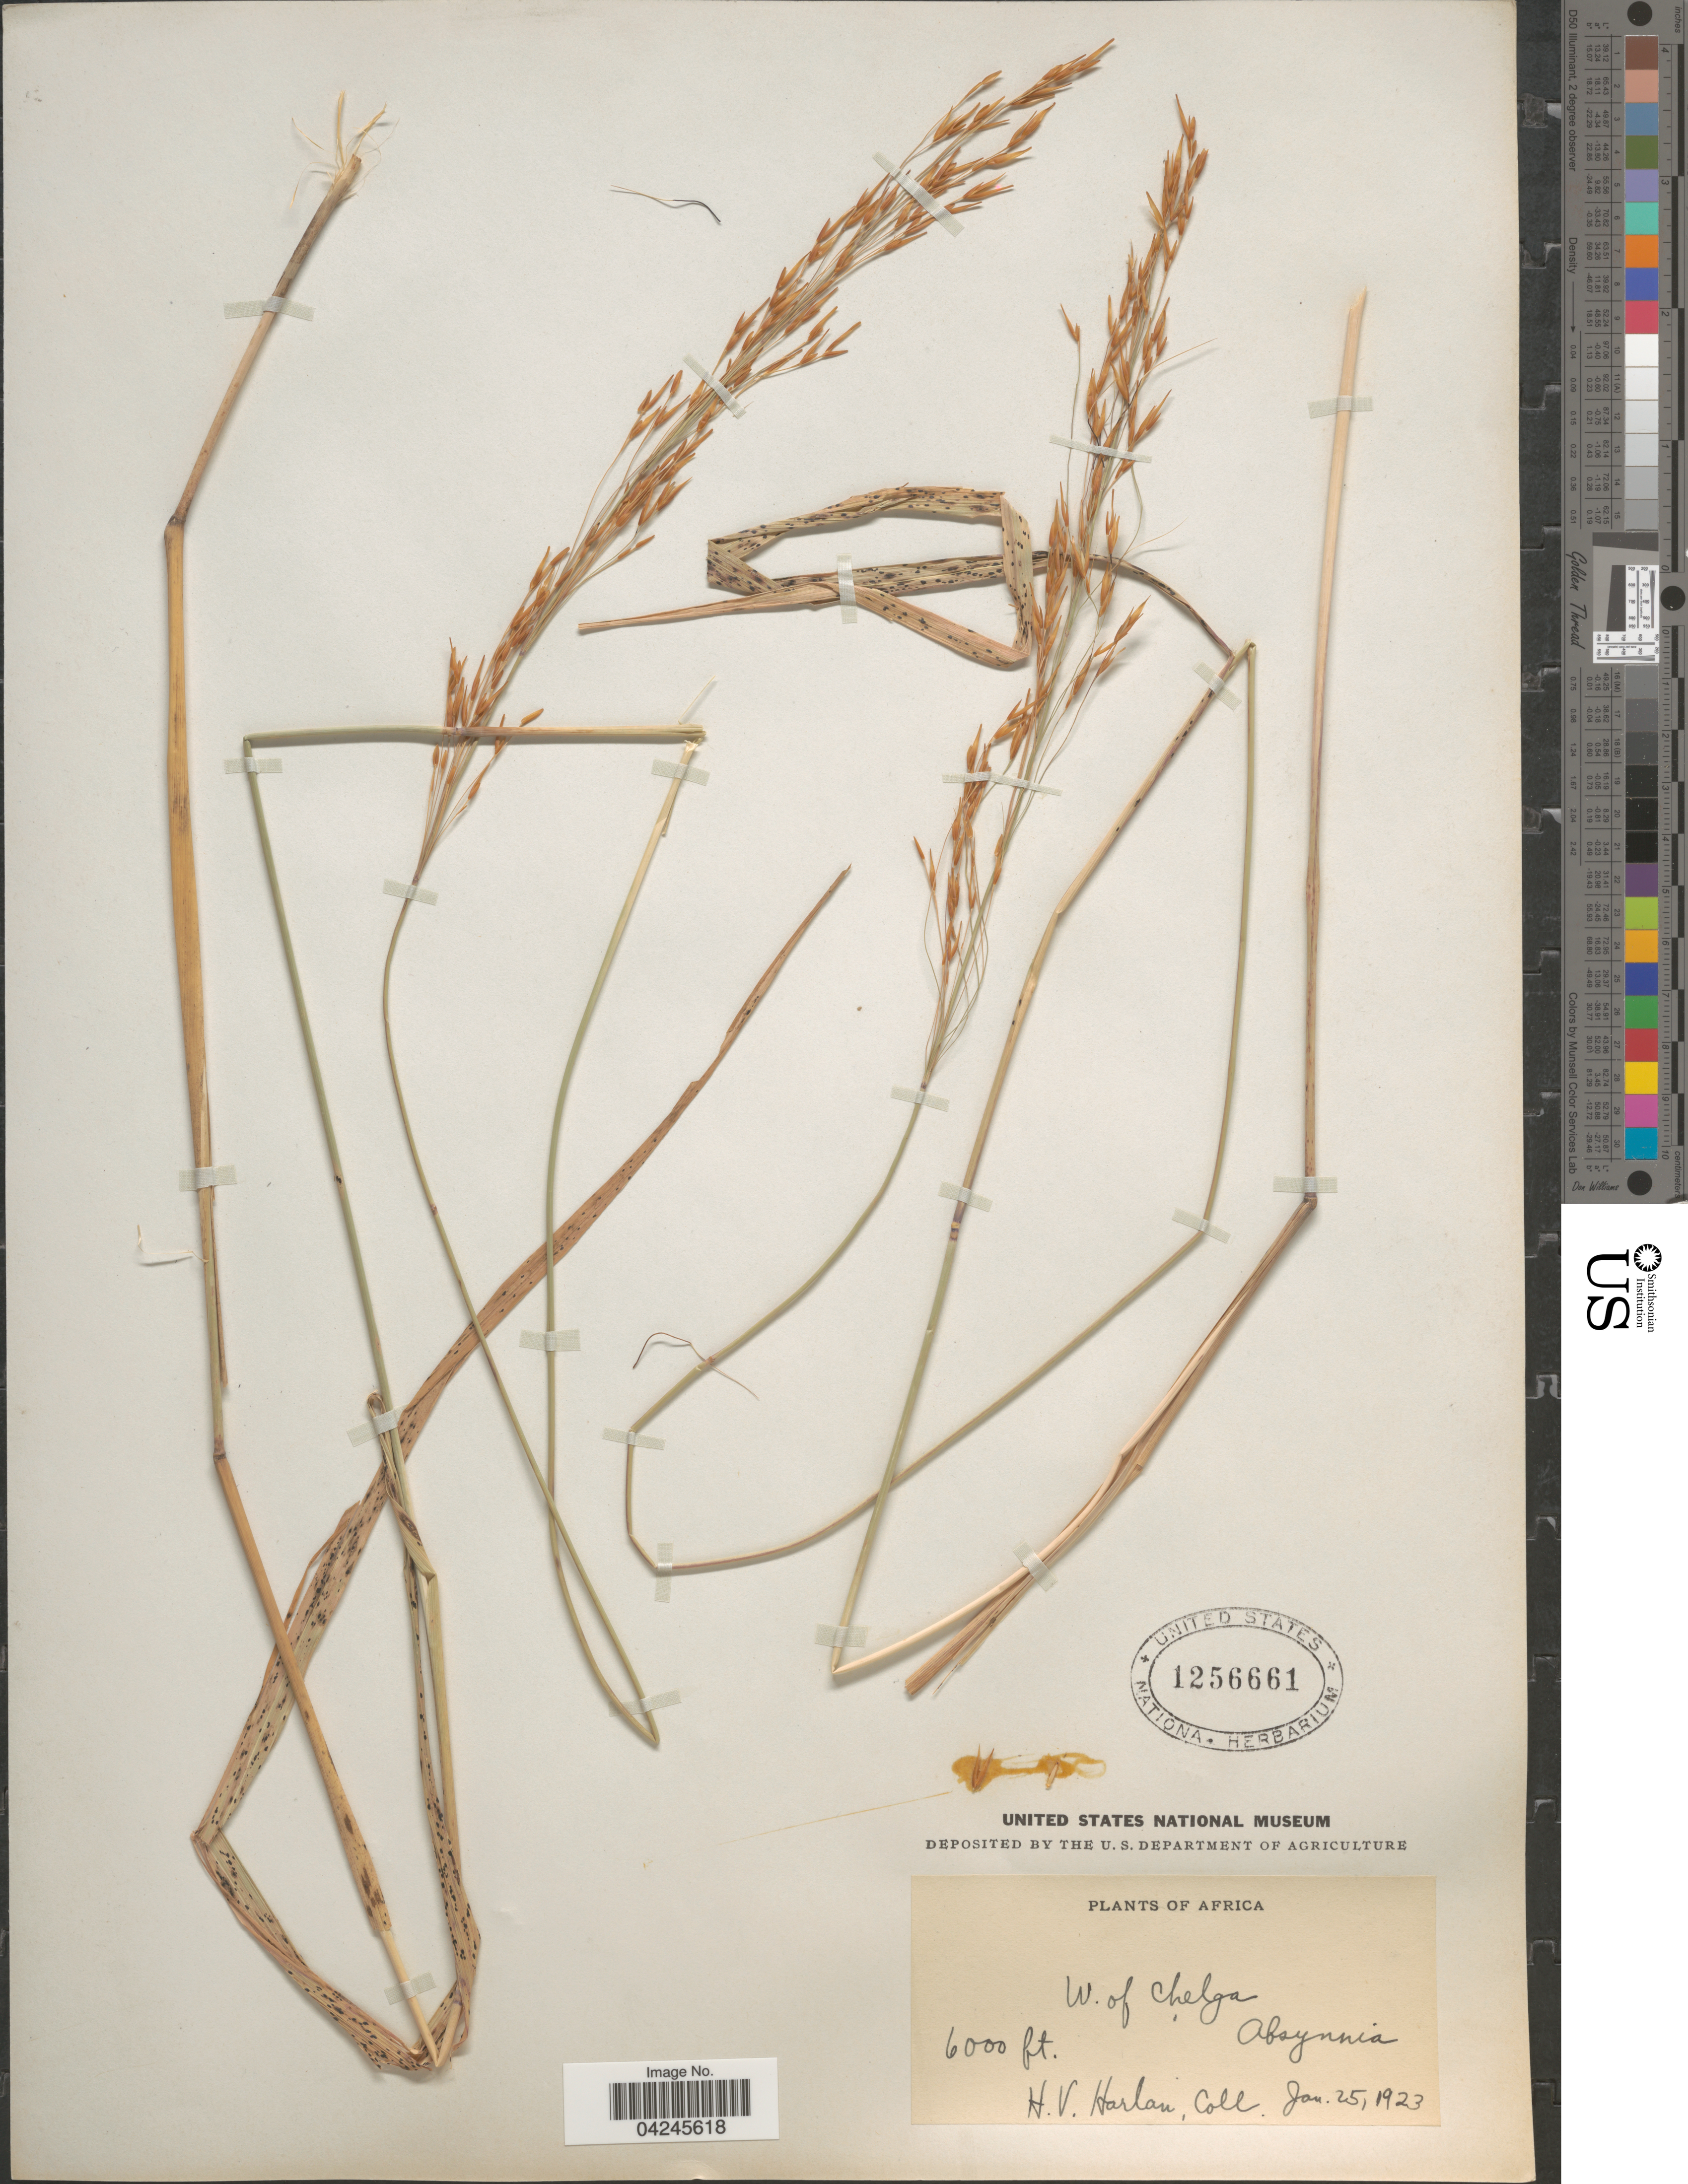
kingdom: Plantae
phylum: Tracheophyta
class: Liliopsida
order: Poales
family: Poaceae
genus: Loudetia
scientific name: Loudetia arundinacea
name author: (Hochst. ex A. Rich.) Steud.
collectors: H. Harlan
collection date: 1923-01-25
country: Ethiopia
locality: W. of Chelga. Absynnia.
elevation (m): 1829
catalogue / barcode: US 1256661